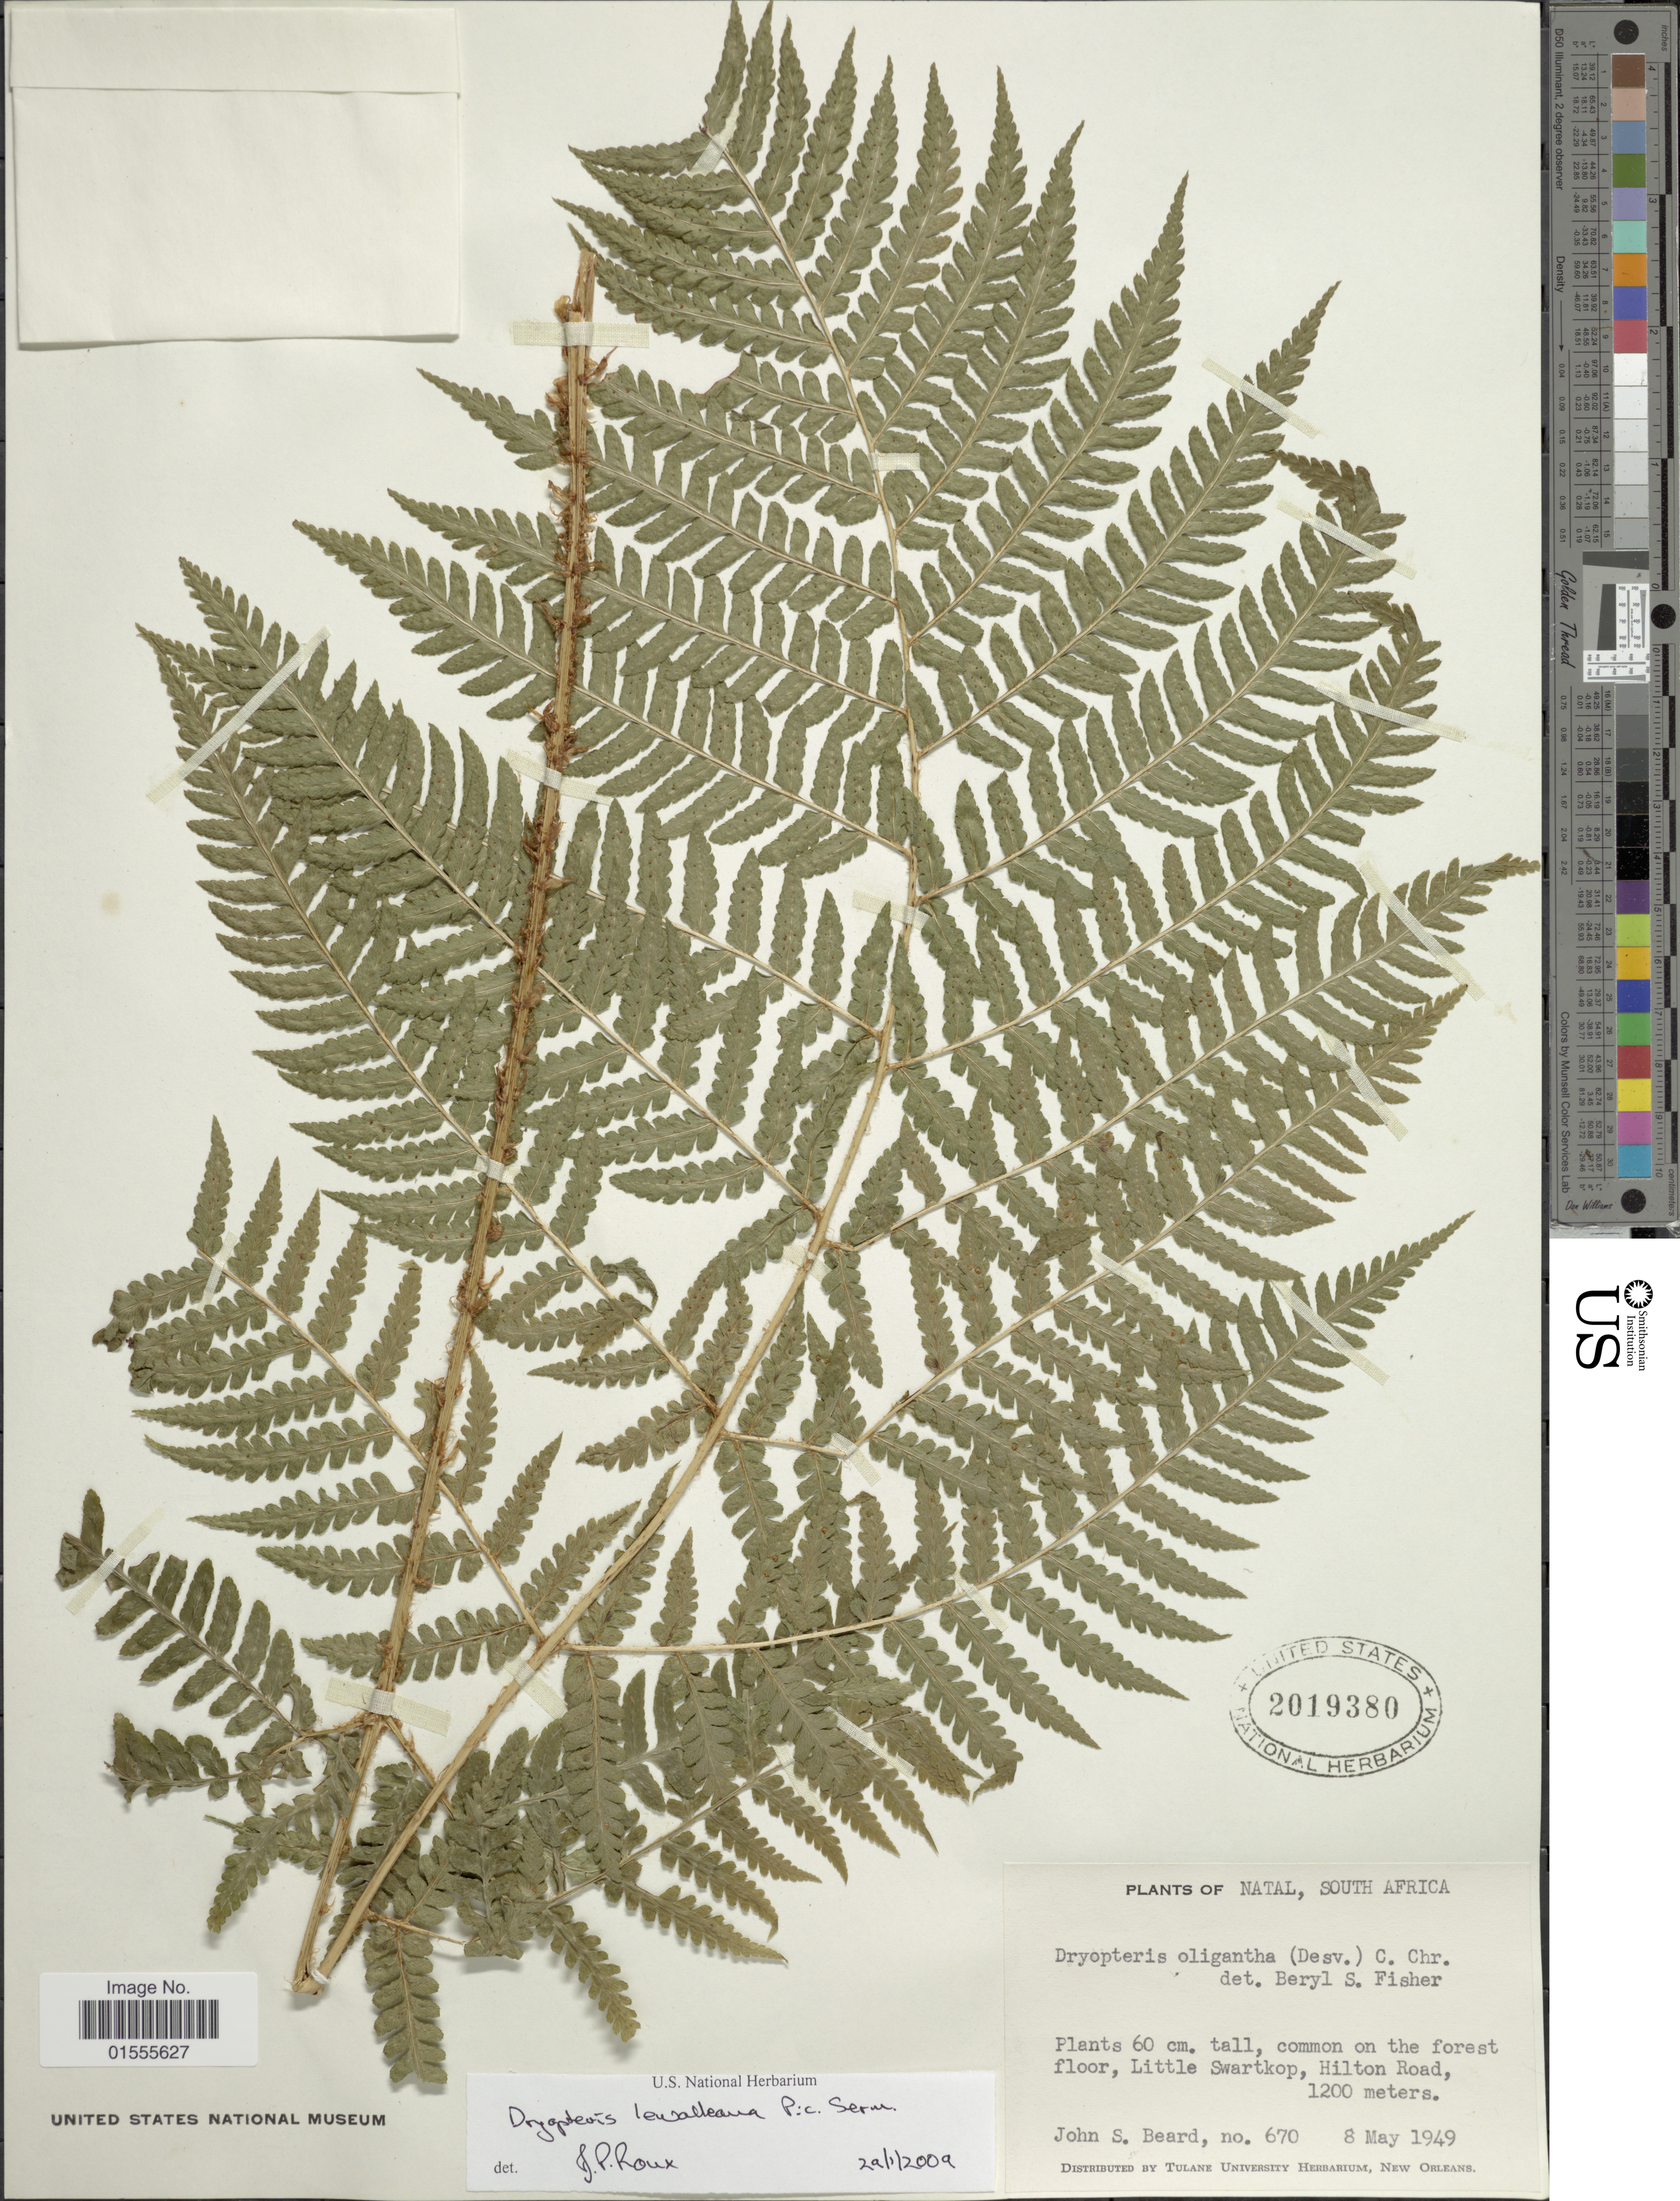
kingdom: Plantae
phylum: Tracheophyta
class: Polypodiopsida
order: Polypodiales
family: Dryopteridaceae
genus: Dryopteris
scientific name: Dryopteris lewalleana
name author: Pic. Serm.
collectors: J. Beard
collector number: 670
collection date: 1949-05-08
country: South Africa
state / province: KwaZulu-Natal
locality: Natal, common on the forest floor, Little Swartkop, Hilton Road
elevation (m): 1200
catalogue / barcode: US 2019380